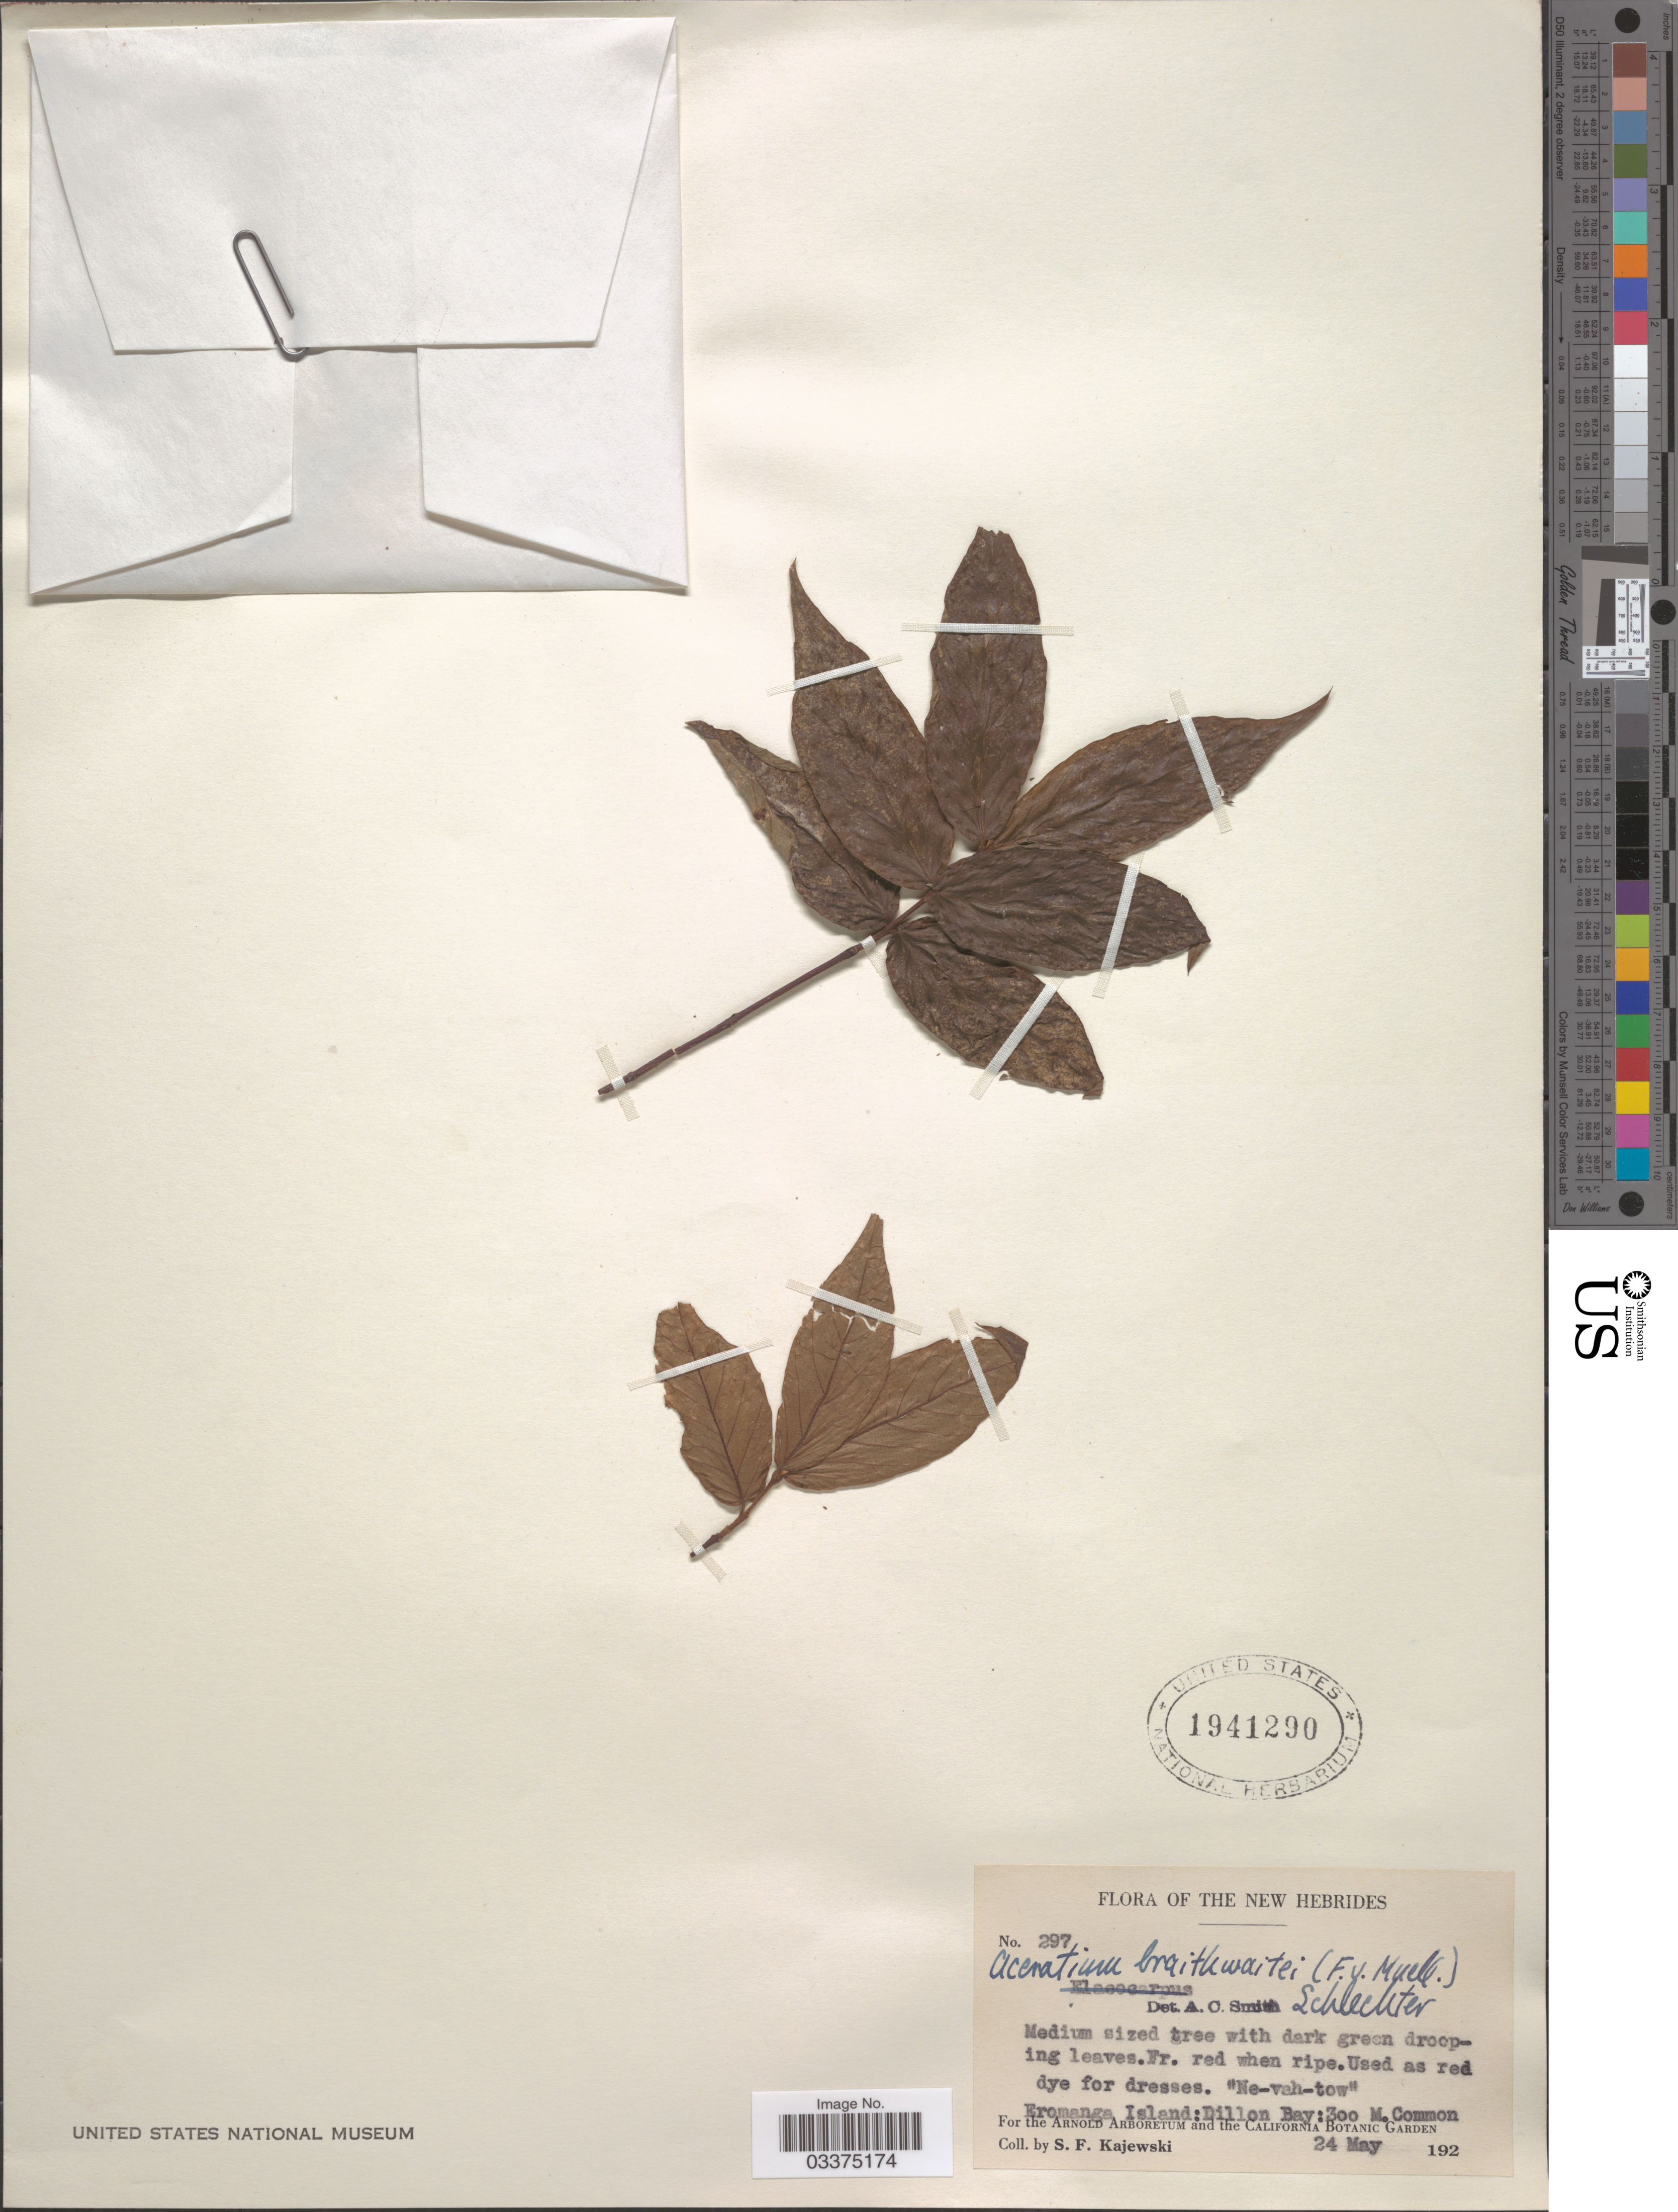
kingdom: Plantae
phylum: Tracheophyta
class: Magnoliopsida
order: Oxalidales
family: Elaeocarpaceae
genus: Aceratium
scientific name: Aceratium braithwaitei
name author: (F. Muell.) Schltr.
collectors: S. Kajewski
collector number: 297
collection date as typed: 24 May 192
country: Vanuatu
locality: The New Hebrides. Eromanga Island: Dillon Bay.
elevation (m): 300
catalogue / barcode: US 1941290